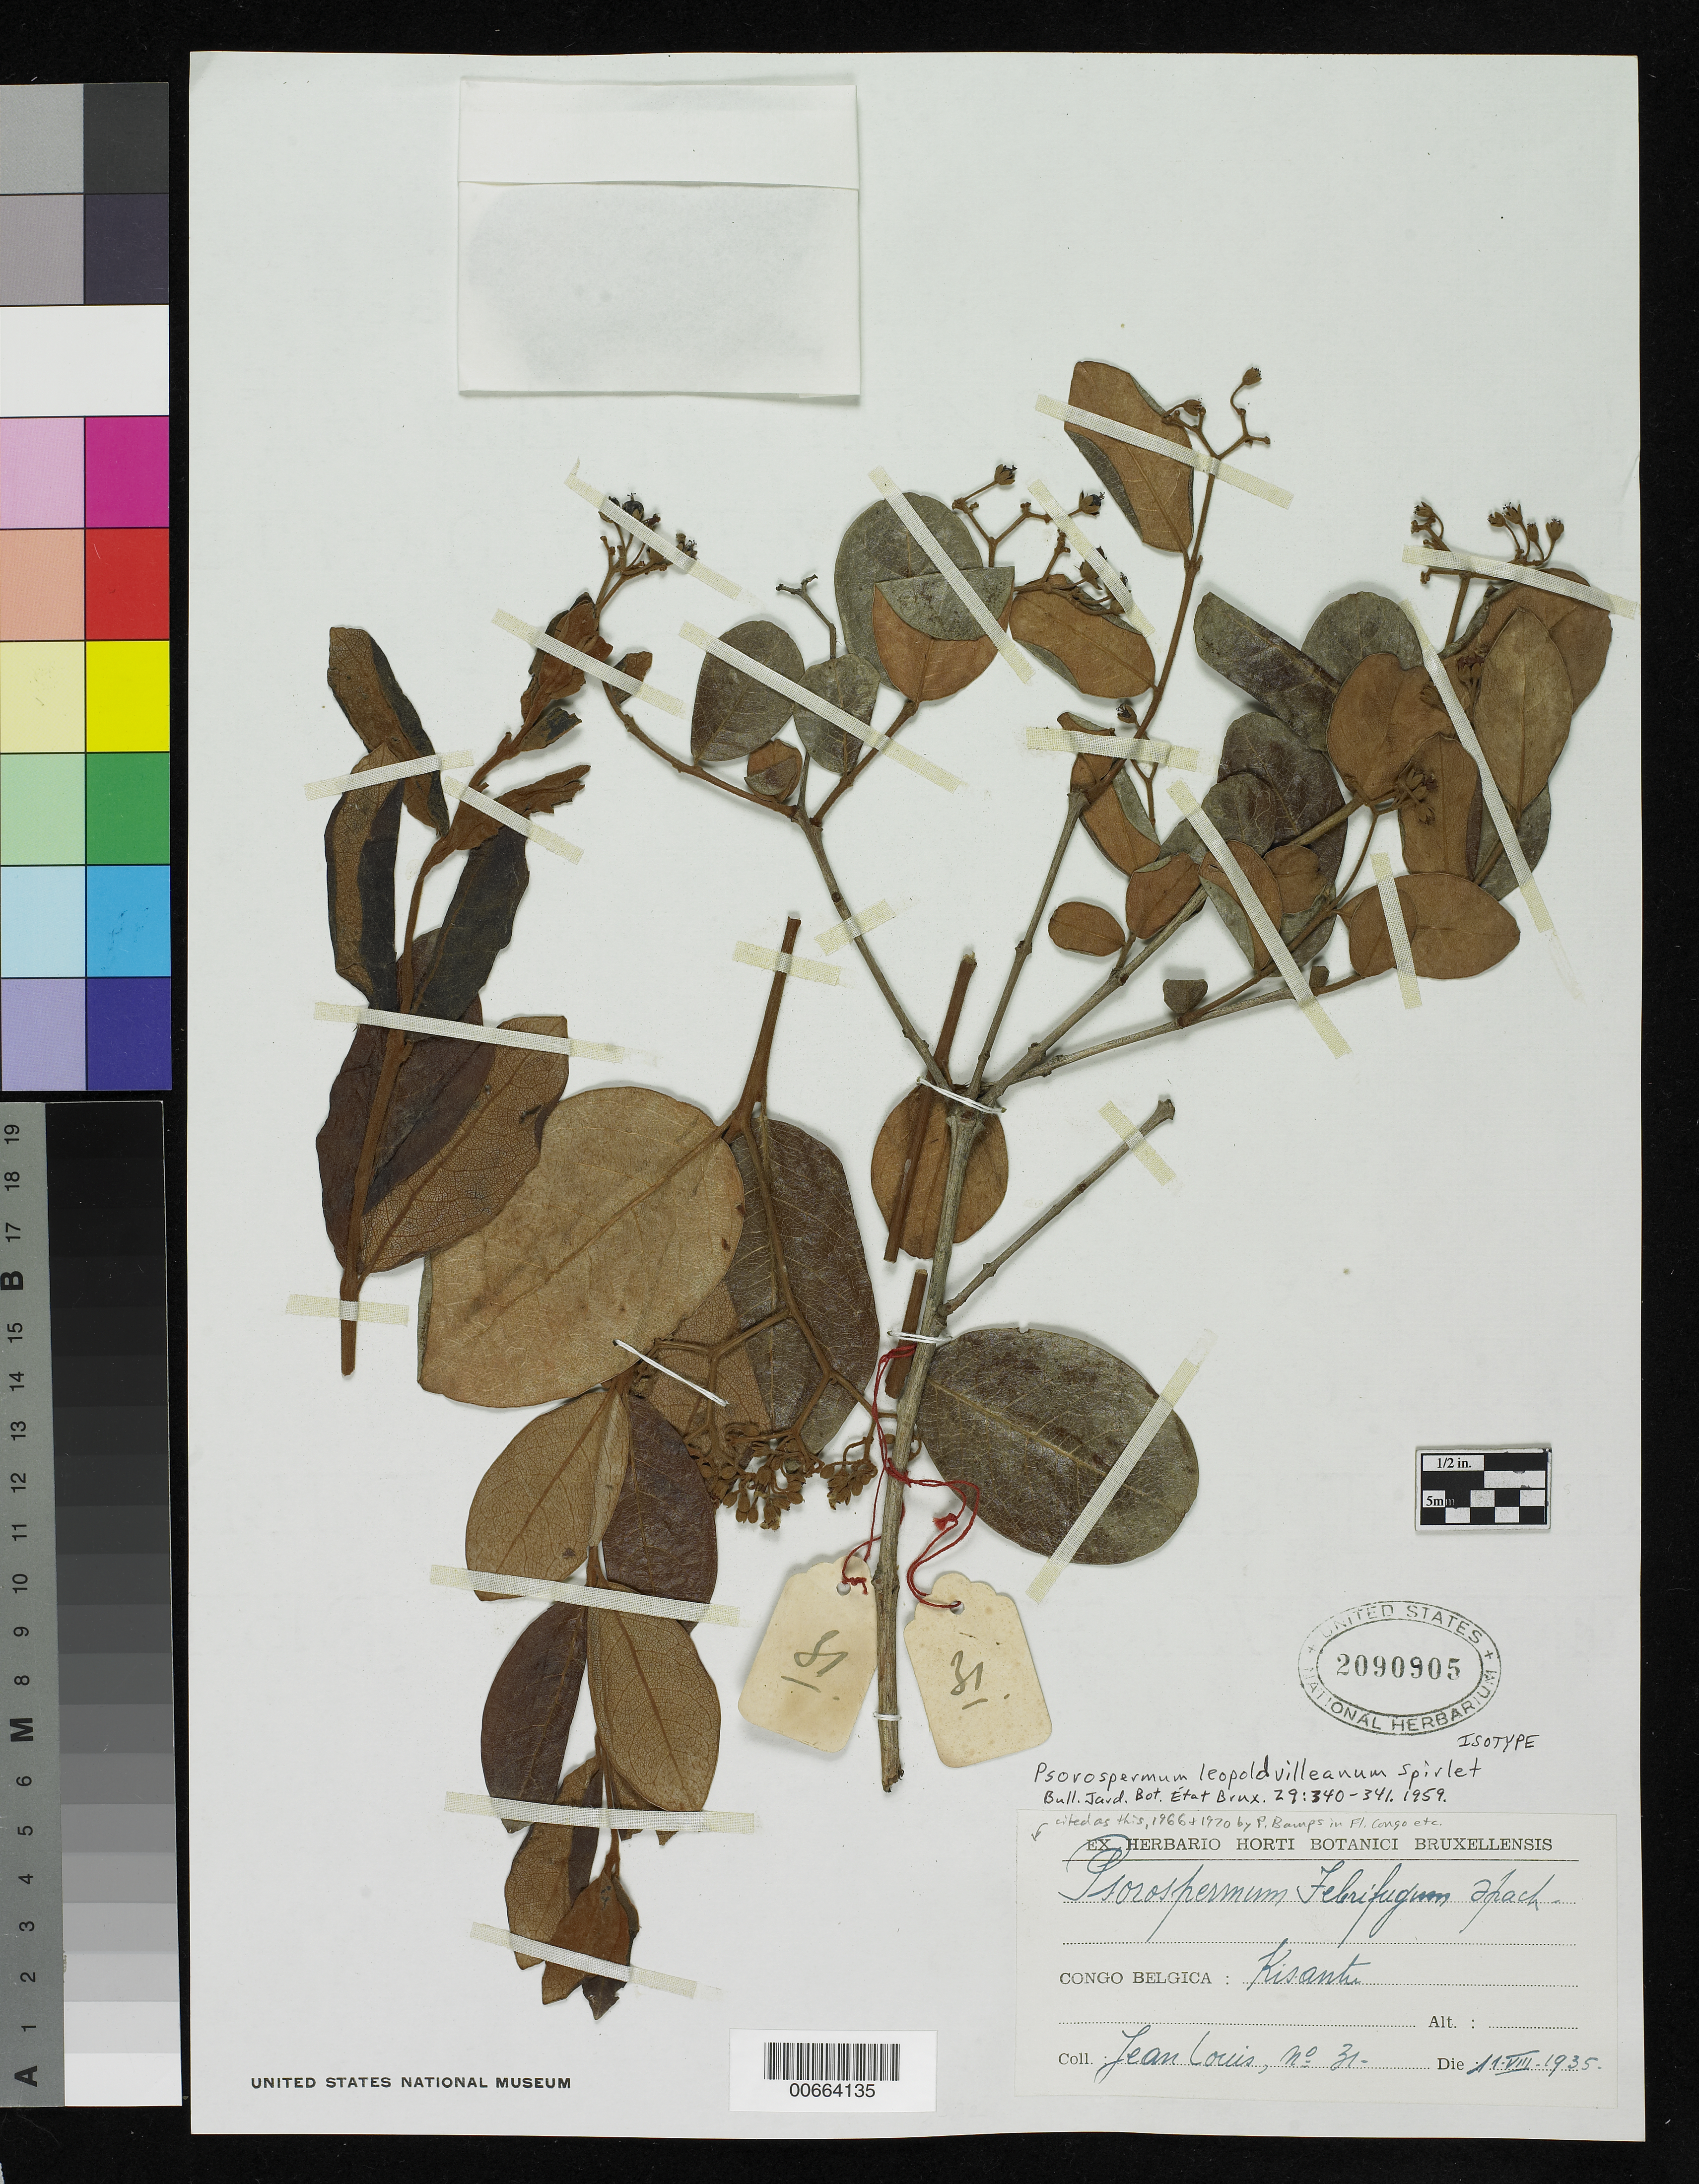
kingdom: Plantae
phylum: Tracheophyta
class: Magnoliopsida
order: Malpighiales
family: Hypericaceae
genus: Psorospermum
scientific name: Psorospermum leopoldvilleanum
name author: Spirlet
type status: Isotype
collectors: J. Louis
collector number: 31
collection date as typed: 11 Aug 1935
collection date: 1935-08-11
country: Congo, Democratic Republic of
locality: Congo Belgica: Kisantu.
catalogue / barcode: US 2090905